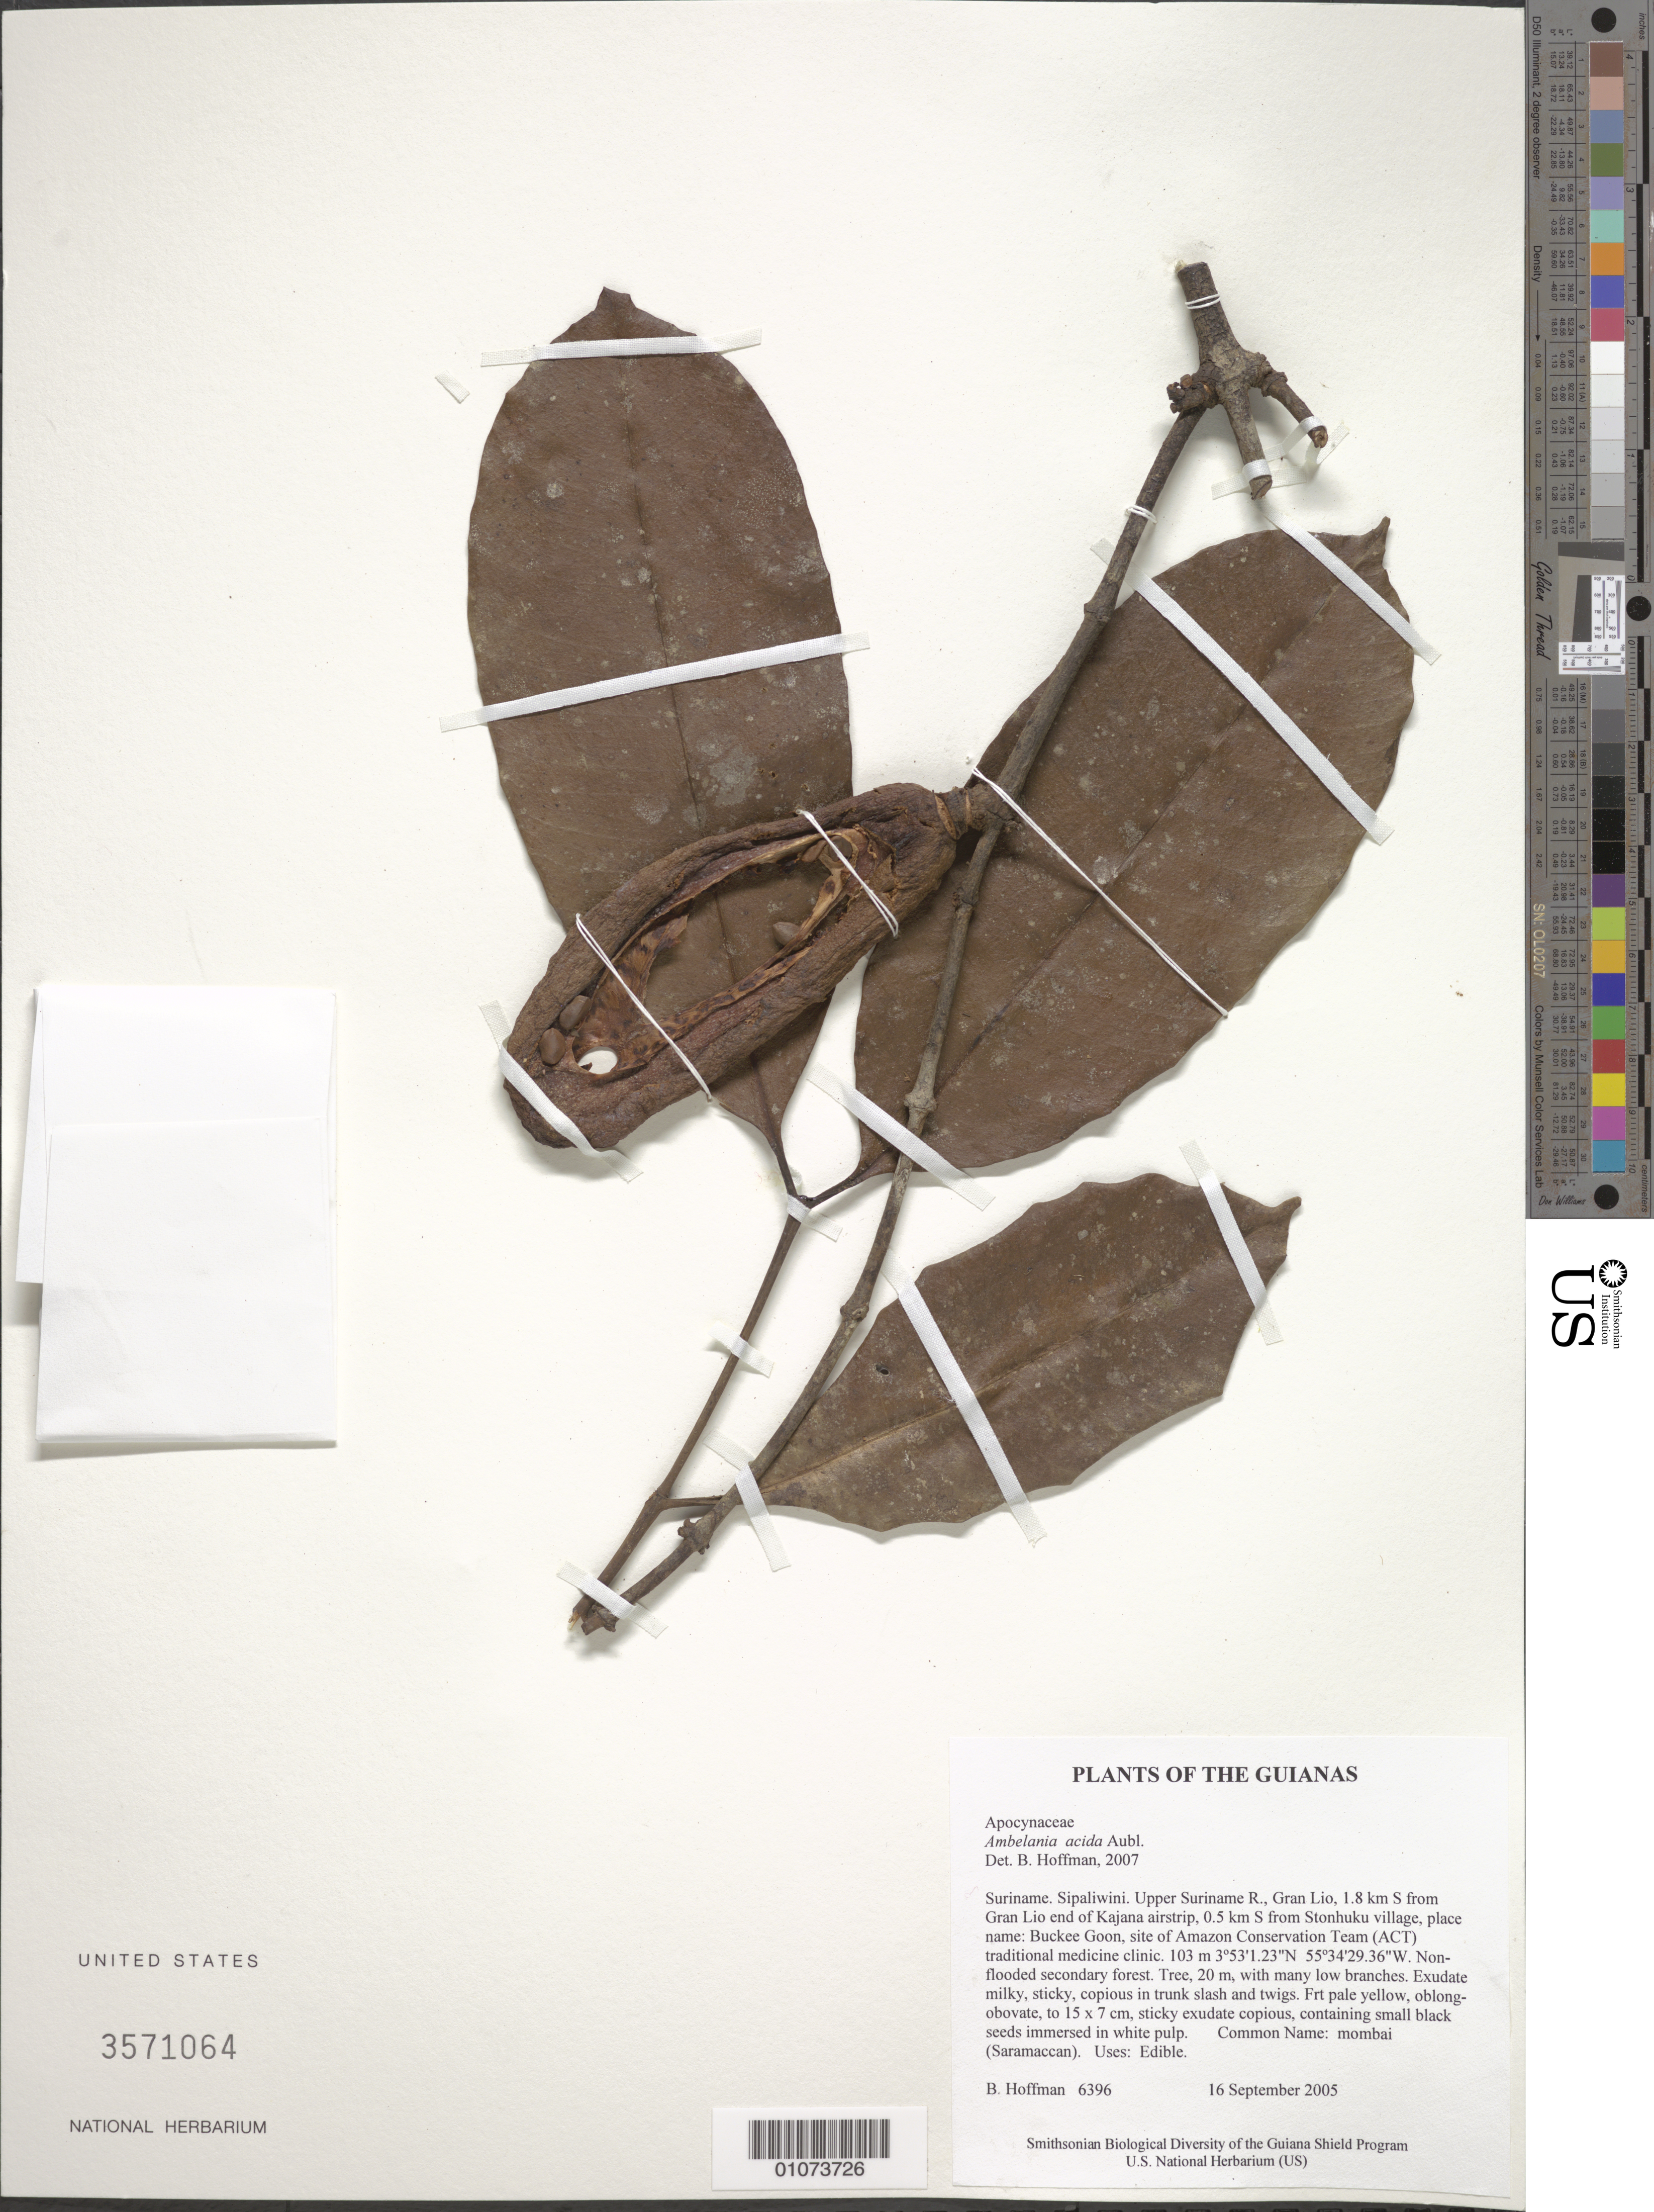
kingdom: Plantae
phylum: Tracheophyta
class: Magnoliopsida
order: Gentianales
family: Apocynaceae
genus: Ambelania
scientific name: Ambelania acida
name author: Aubl.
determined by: Hoffman, B.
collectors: B. Hoffman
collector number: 6396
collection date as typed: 16 September 2005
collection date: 2005-09-16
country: Suriname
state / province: Sipaliwini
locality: Upper Suriname R., Gran Lio, 1.8 km S from Gran Lio end of Kajana airstrip, 0.5 km S from Stonhuku village, place name: Buckee Goon, site of Amazon Conservation Team (ACT) traditional medicine clinic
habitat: Non-flooded secondary forest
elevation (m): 103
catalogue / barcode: US 3571064